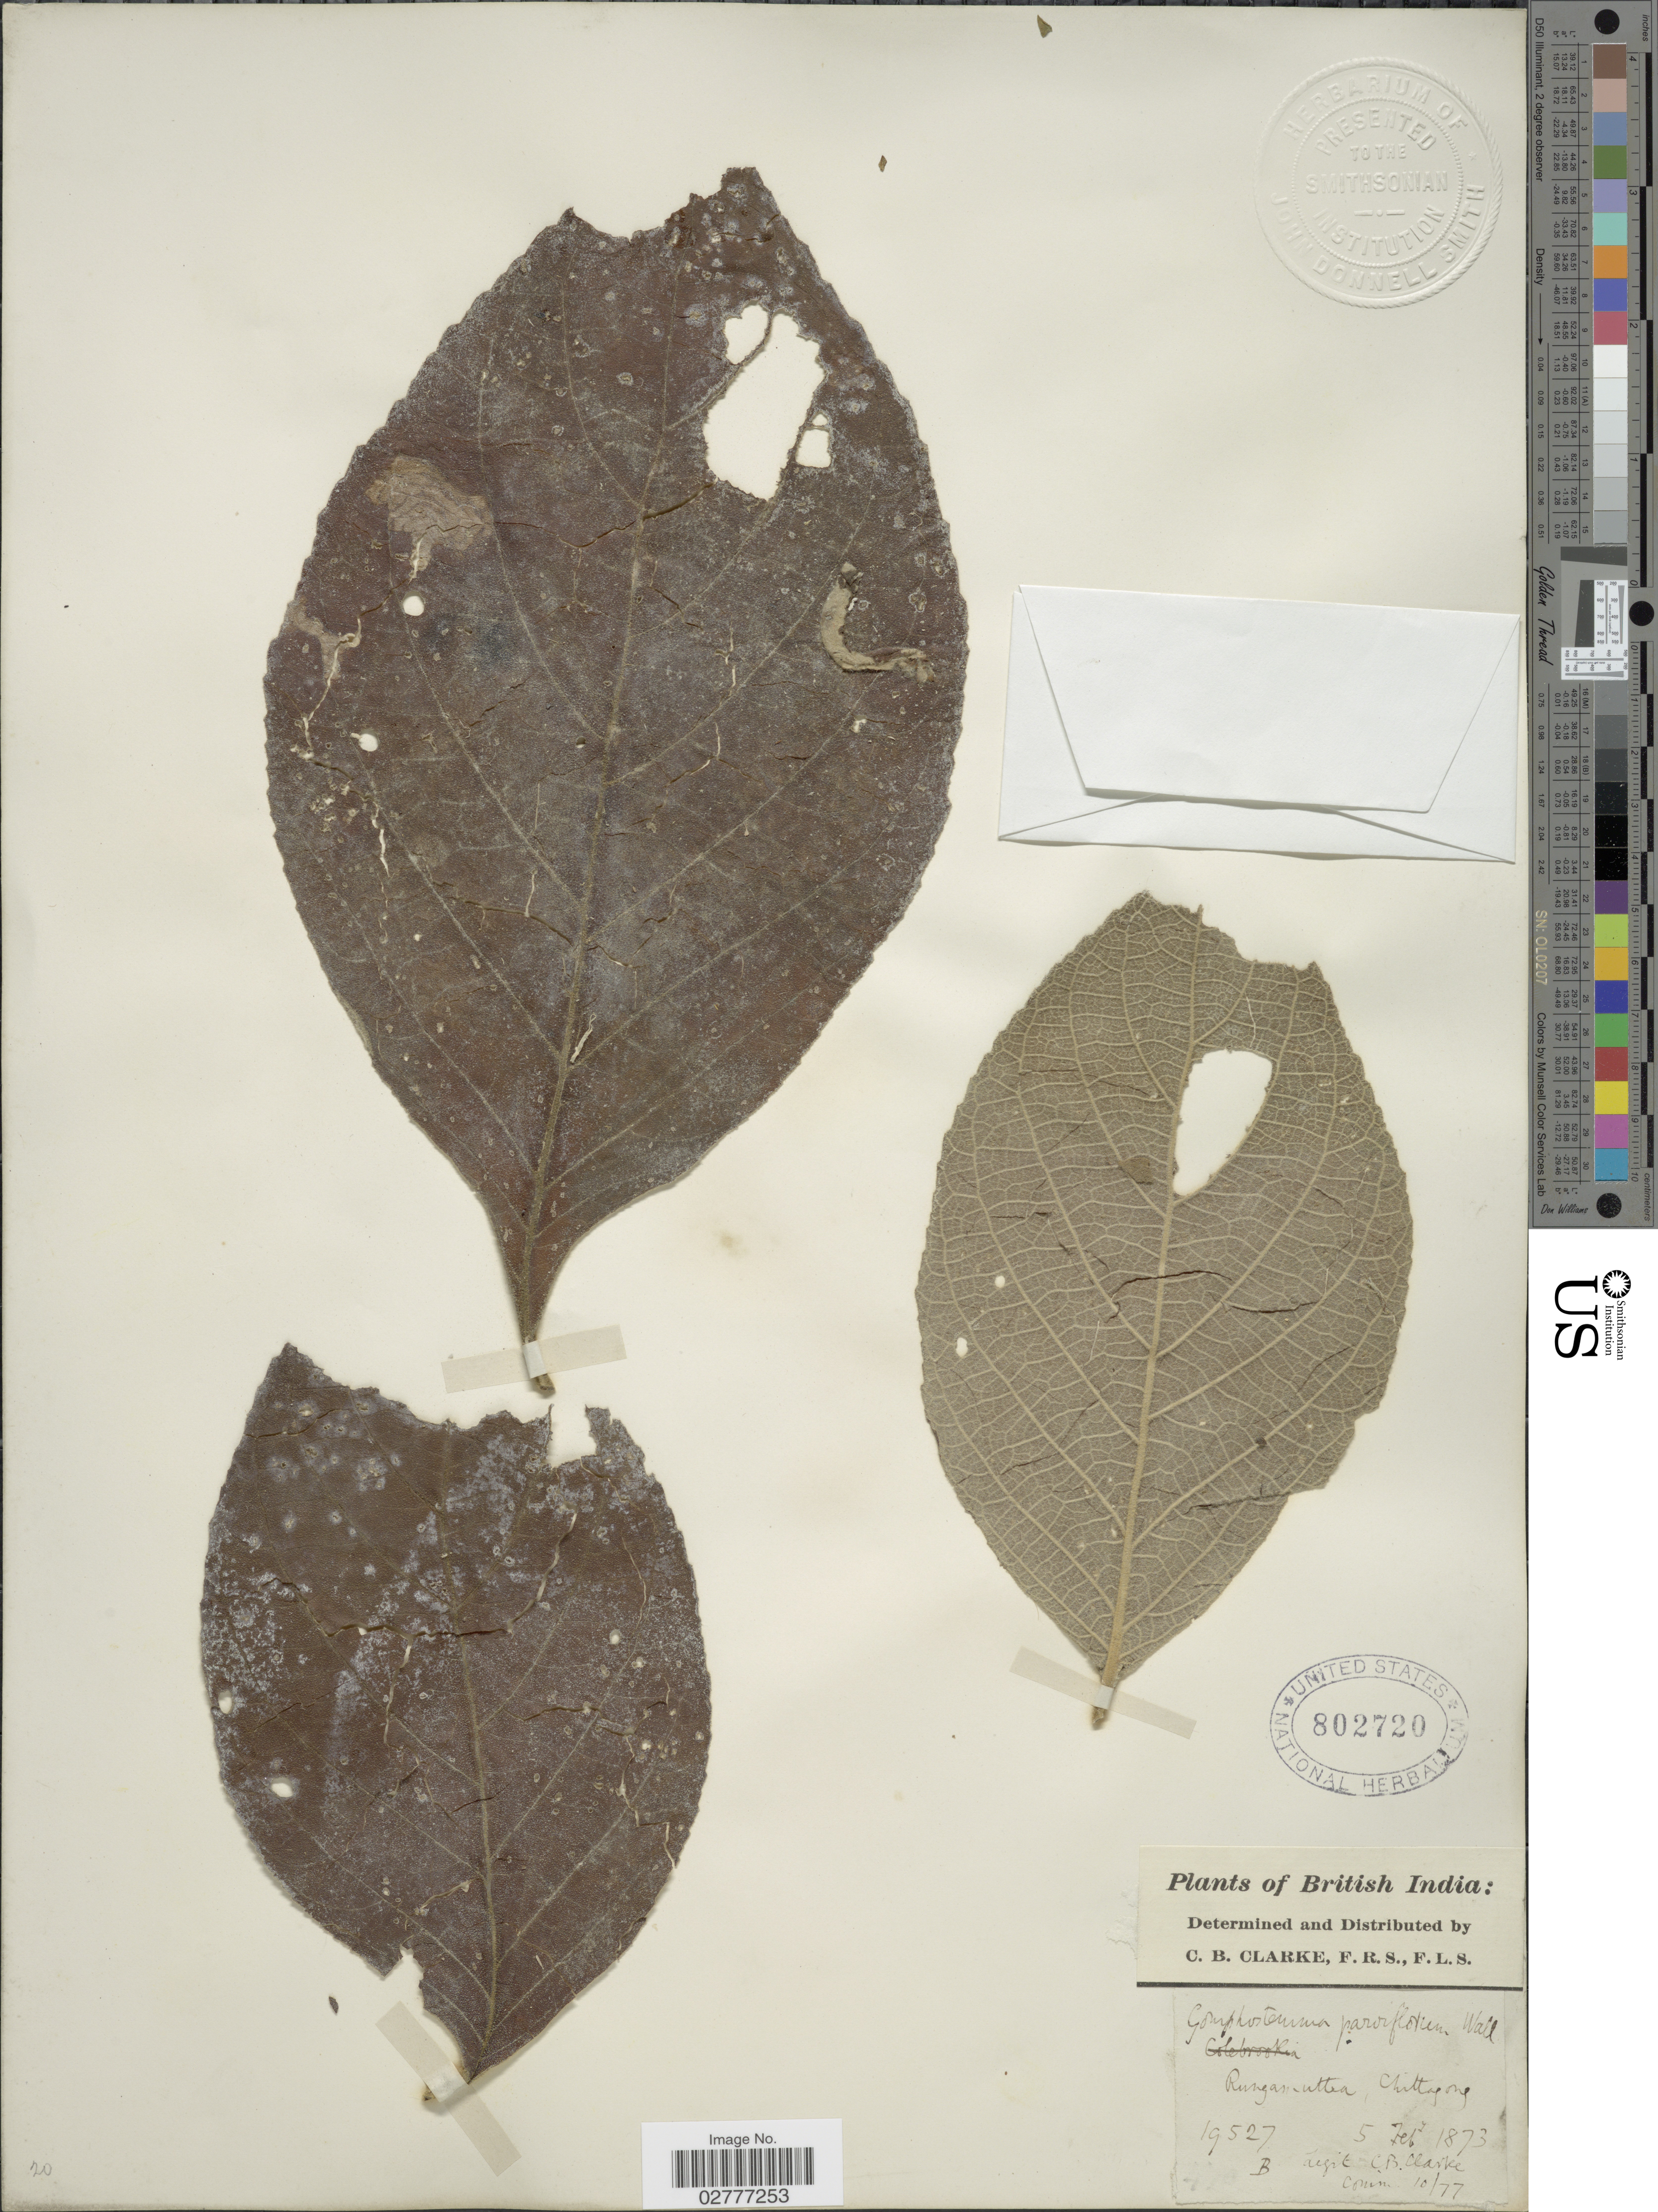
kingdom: Plantae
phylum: Tracheophyta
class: Magnoliopsida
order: Lamiales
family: Lamiaceae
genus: Gomphostemma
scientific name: Gomphostemma parviflorum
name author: Wall. ex Benth.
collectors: C. B. Clarke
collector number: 19527B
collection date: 1873-02-05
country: Bangladesh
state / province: Chittagong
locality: British India. Rungamuttra, Chittagong.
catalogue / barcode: US 802720